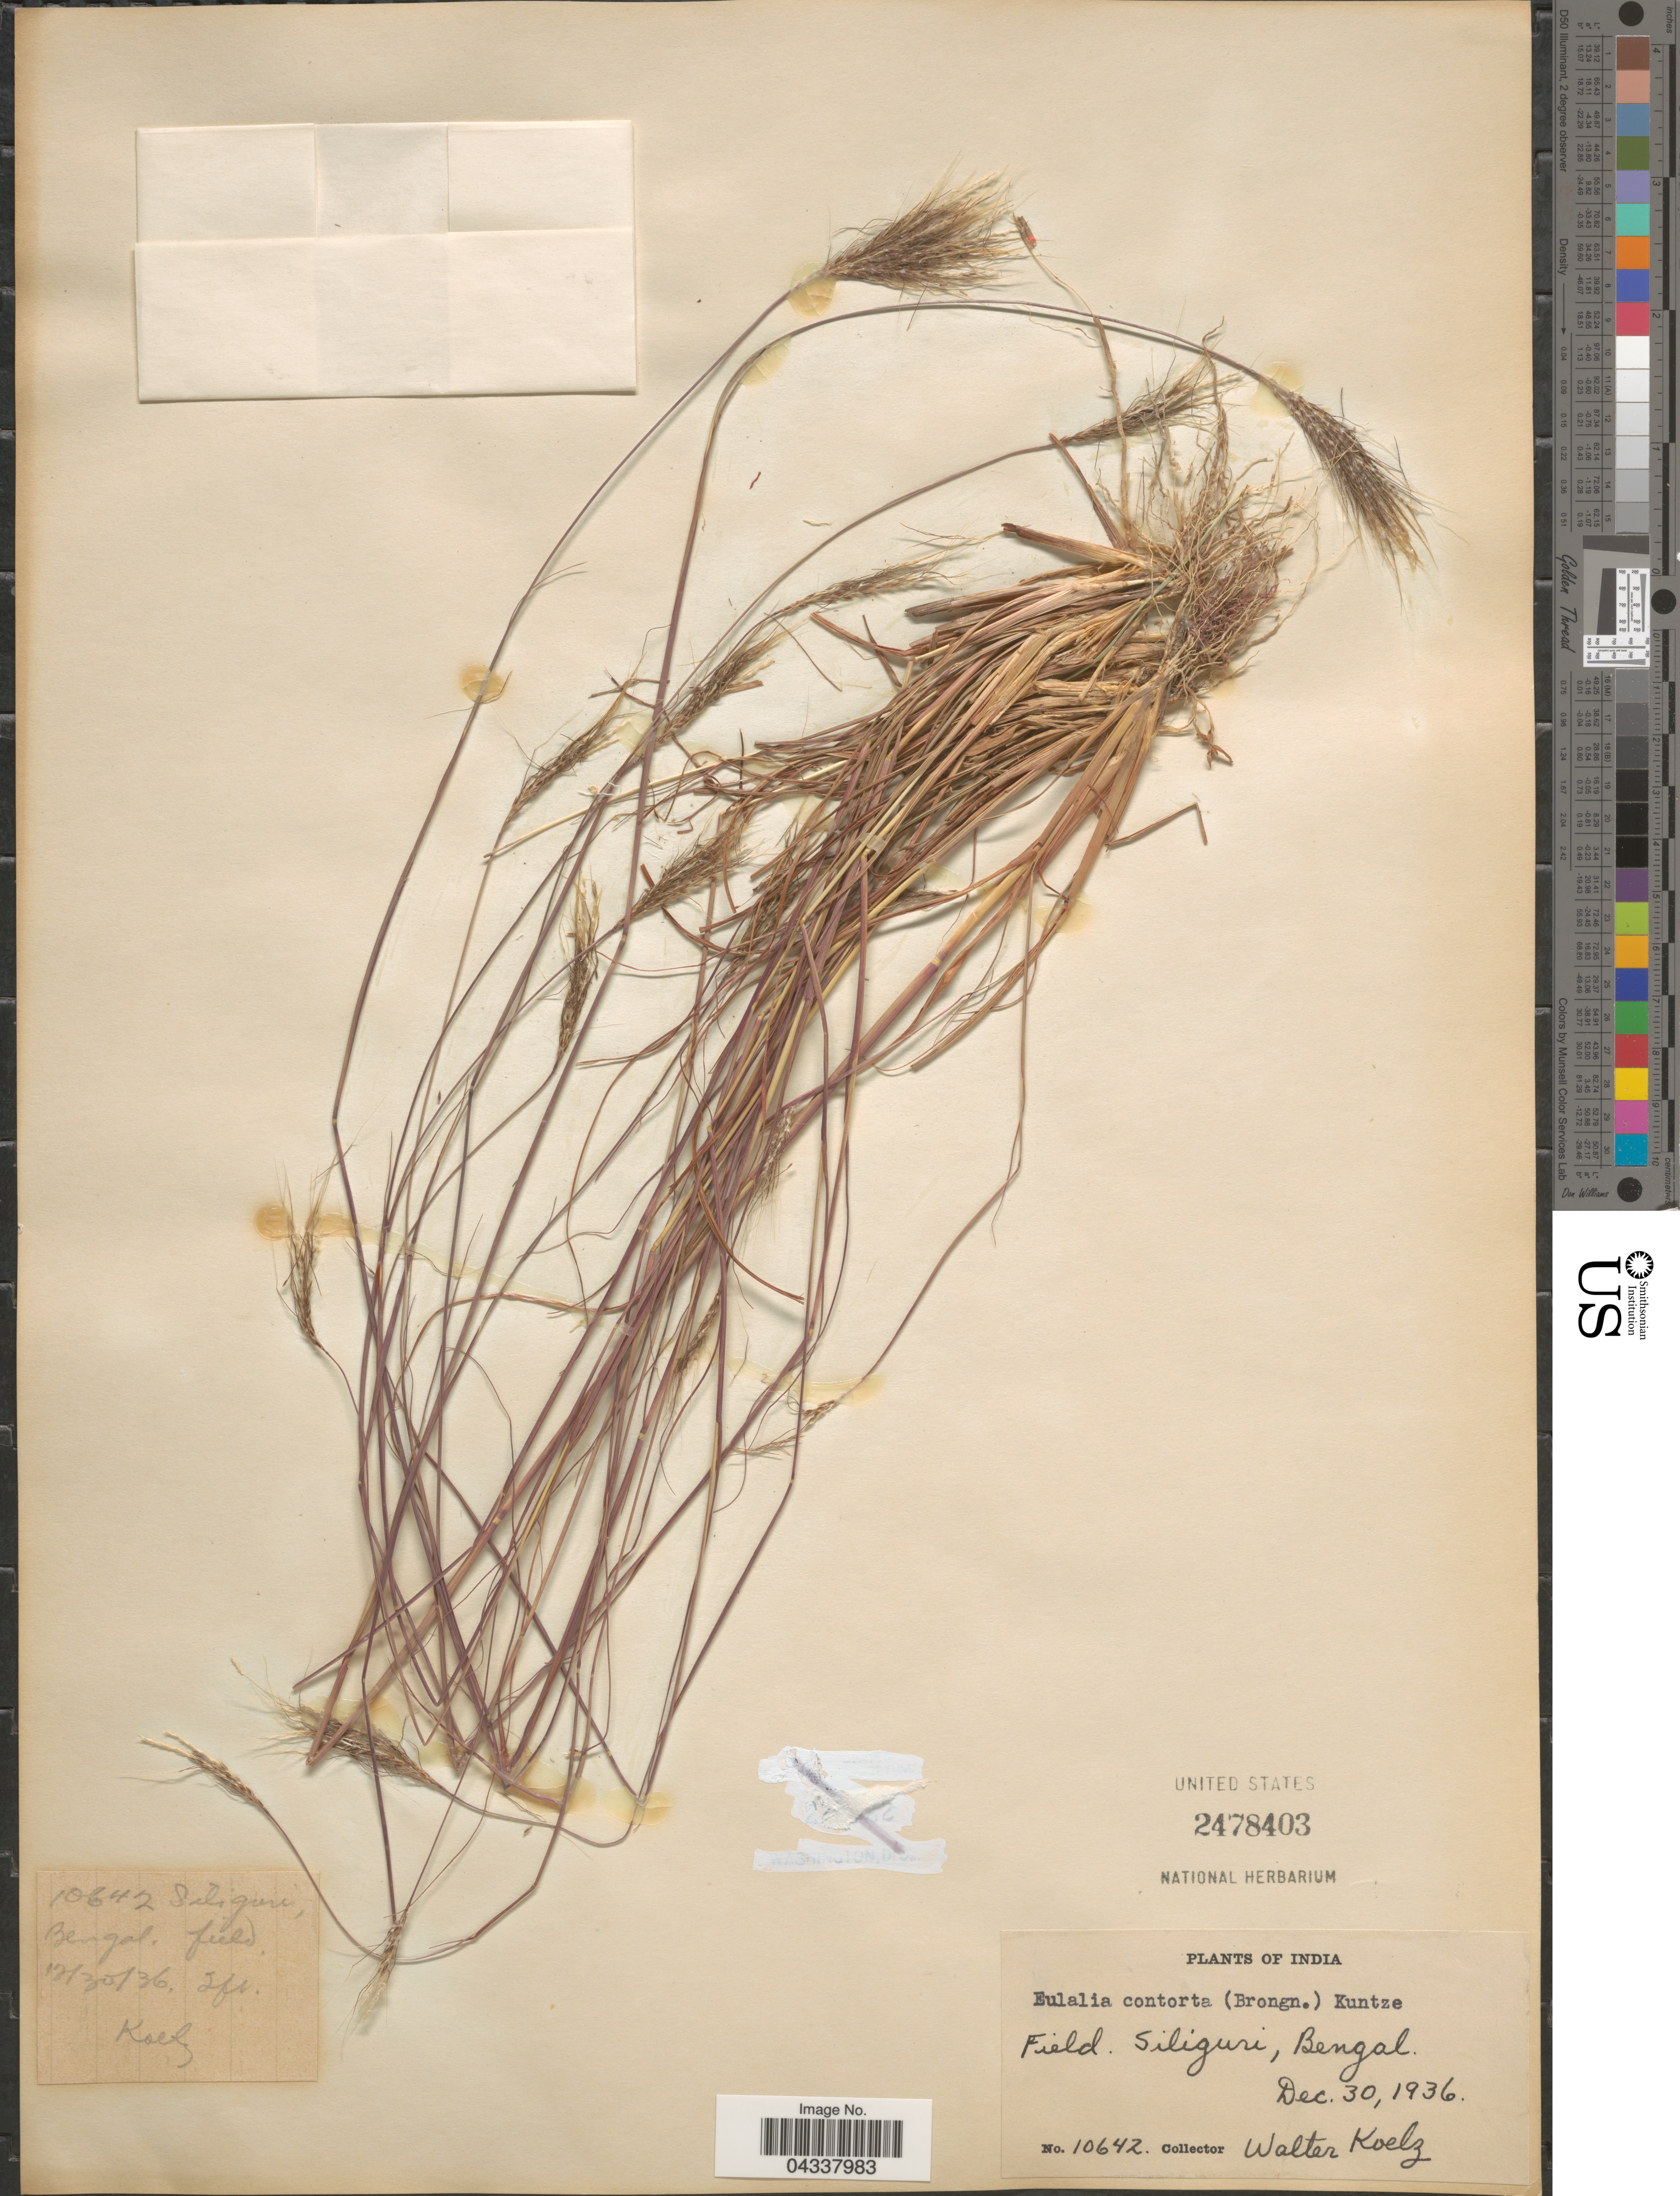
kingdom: Plantae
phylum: Tracheophyta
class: Liliopsida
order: Poales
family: Poaceae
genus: Pseudopogonatherum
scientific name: Pseudopogonatherum contortum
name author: A. Camus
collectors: W. N. Koelz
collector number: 10642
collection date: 1936-12-30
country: India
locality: Field. Siliguri, Bengal.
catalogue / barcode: US 2478403